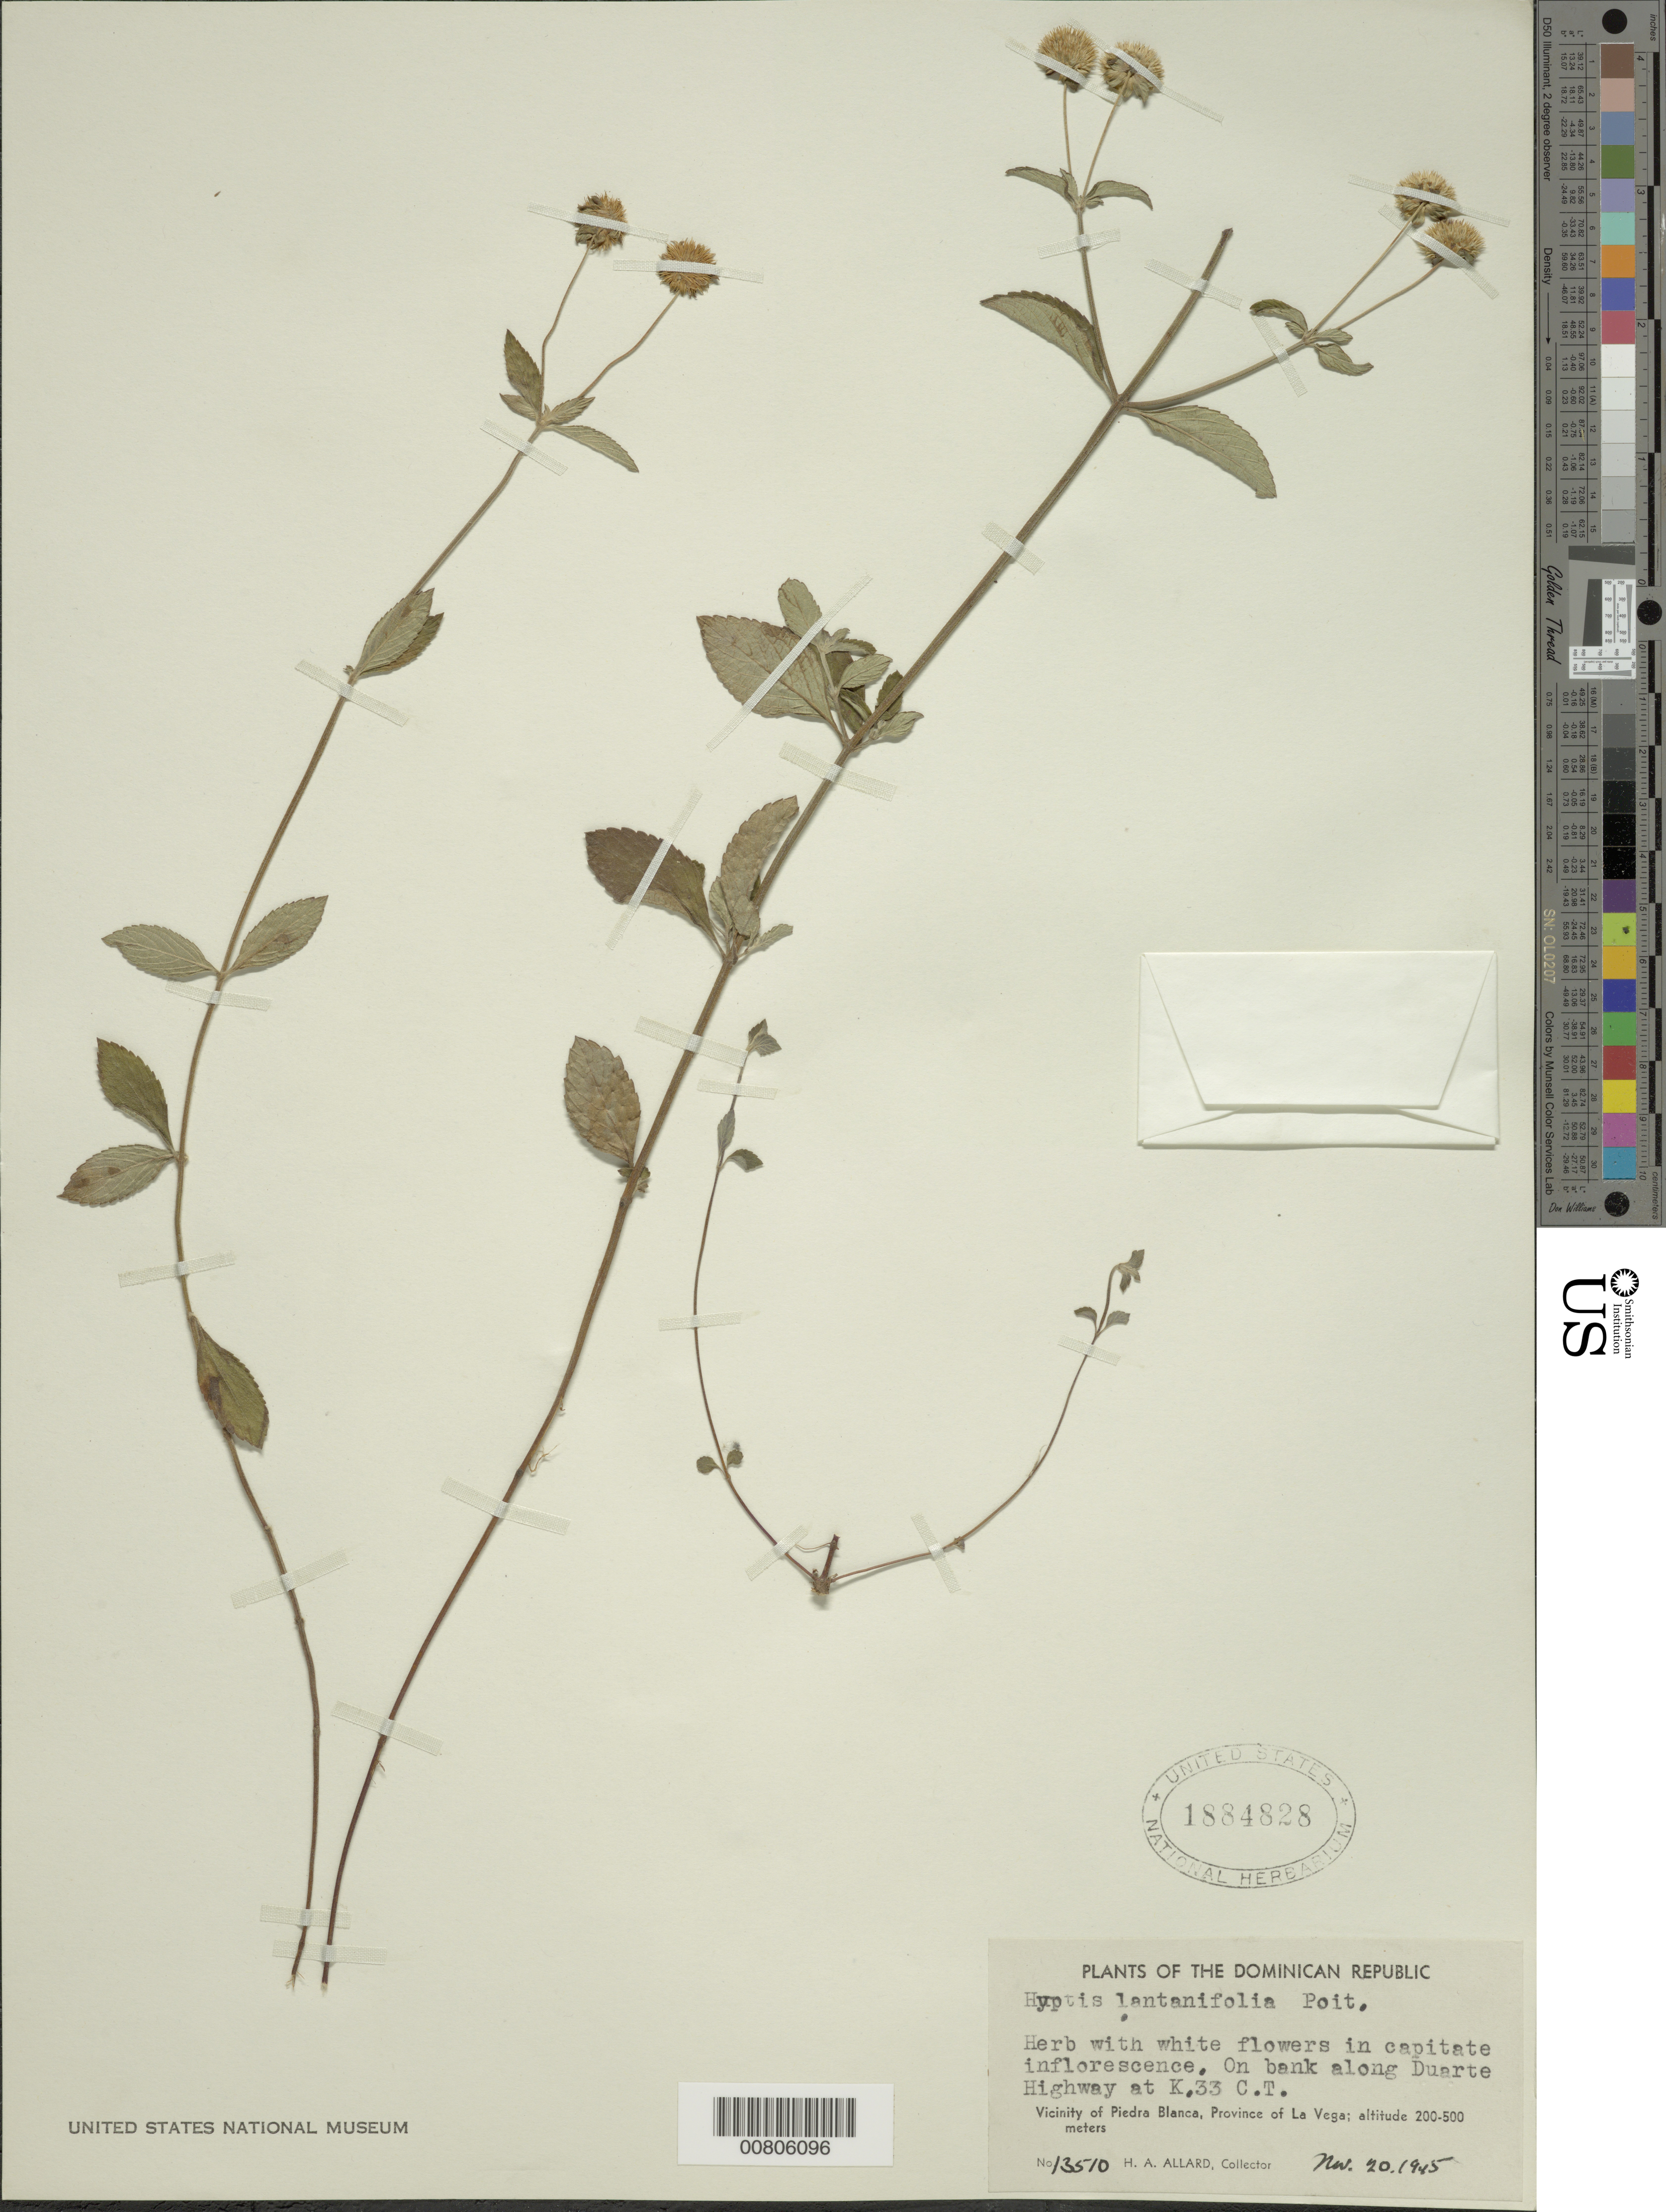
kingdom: Plantae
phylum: Tracheophyta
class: Magnoliopsida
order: Lamiales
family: Lamiaceae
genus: Hyptis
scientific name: Hyptis lantanifolia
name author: Poit.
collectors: H. A. Allard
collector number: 13510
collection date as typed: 20 Nov 1945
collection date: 1945-11-20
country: Dominican Republic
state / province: La Vega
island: Hispaniola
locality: Vicinity of Piedra Blanca, along Duarte Highway at K. 33 C.T.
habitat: Bank of highway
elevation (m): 200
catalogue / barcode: US 1884828